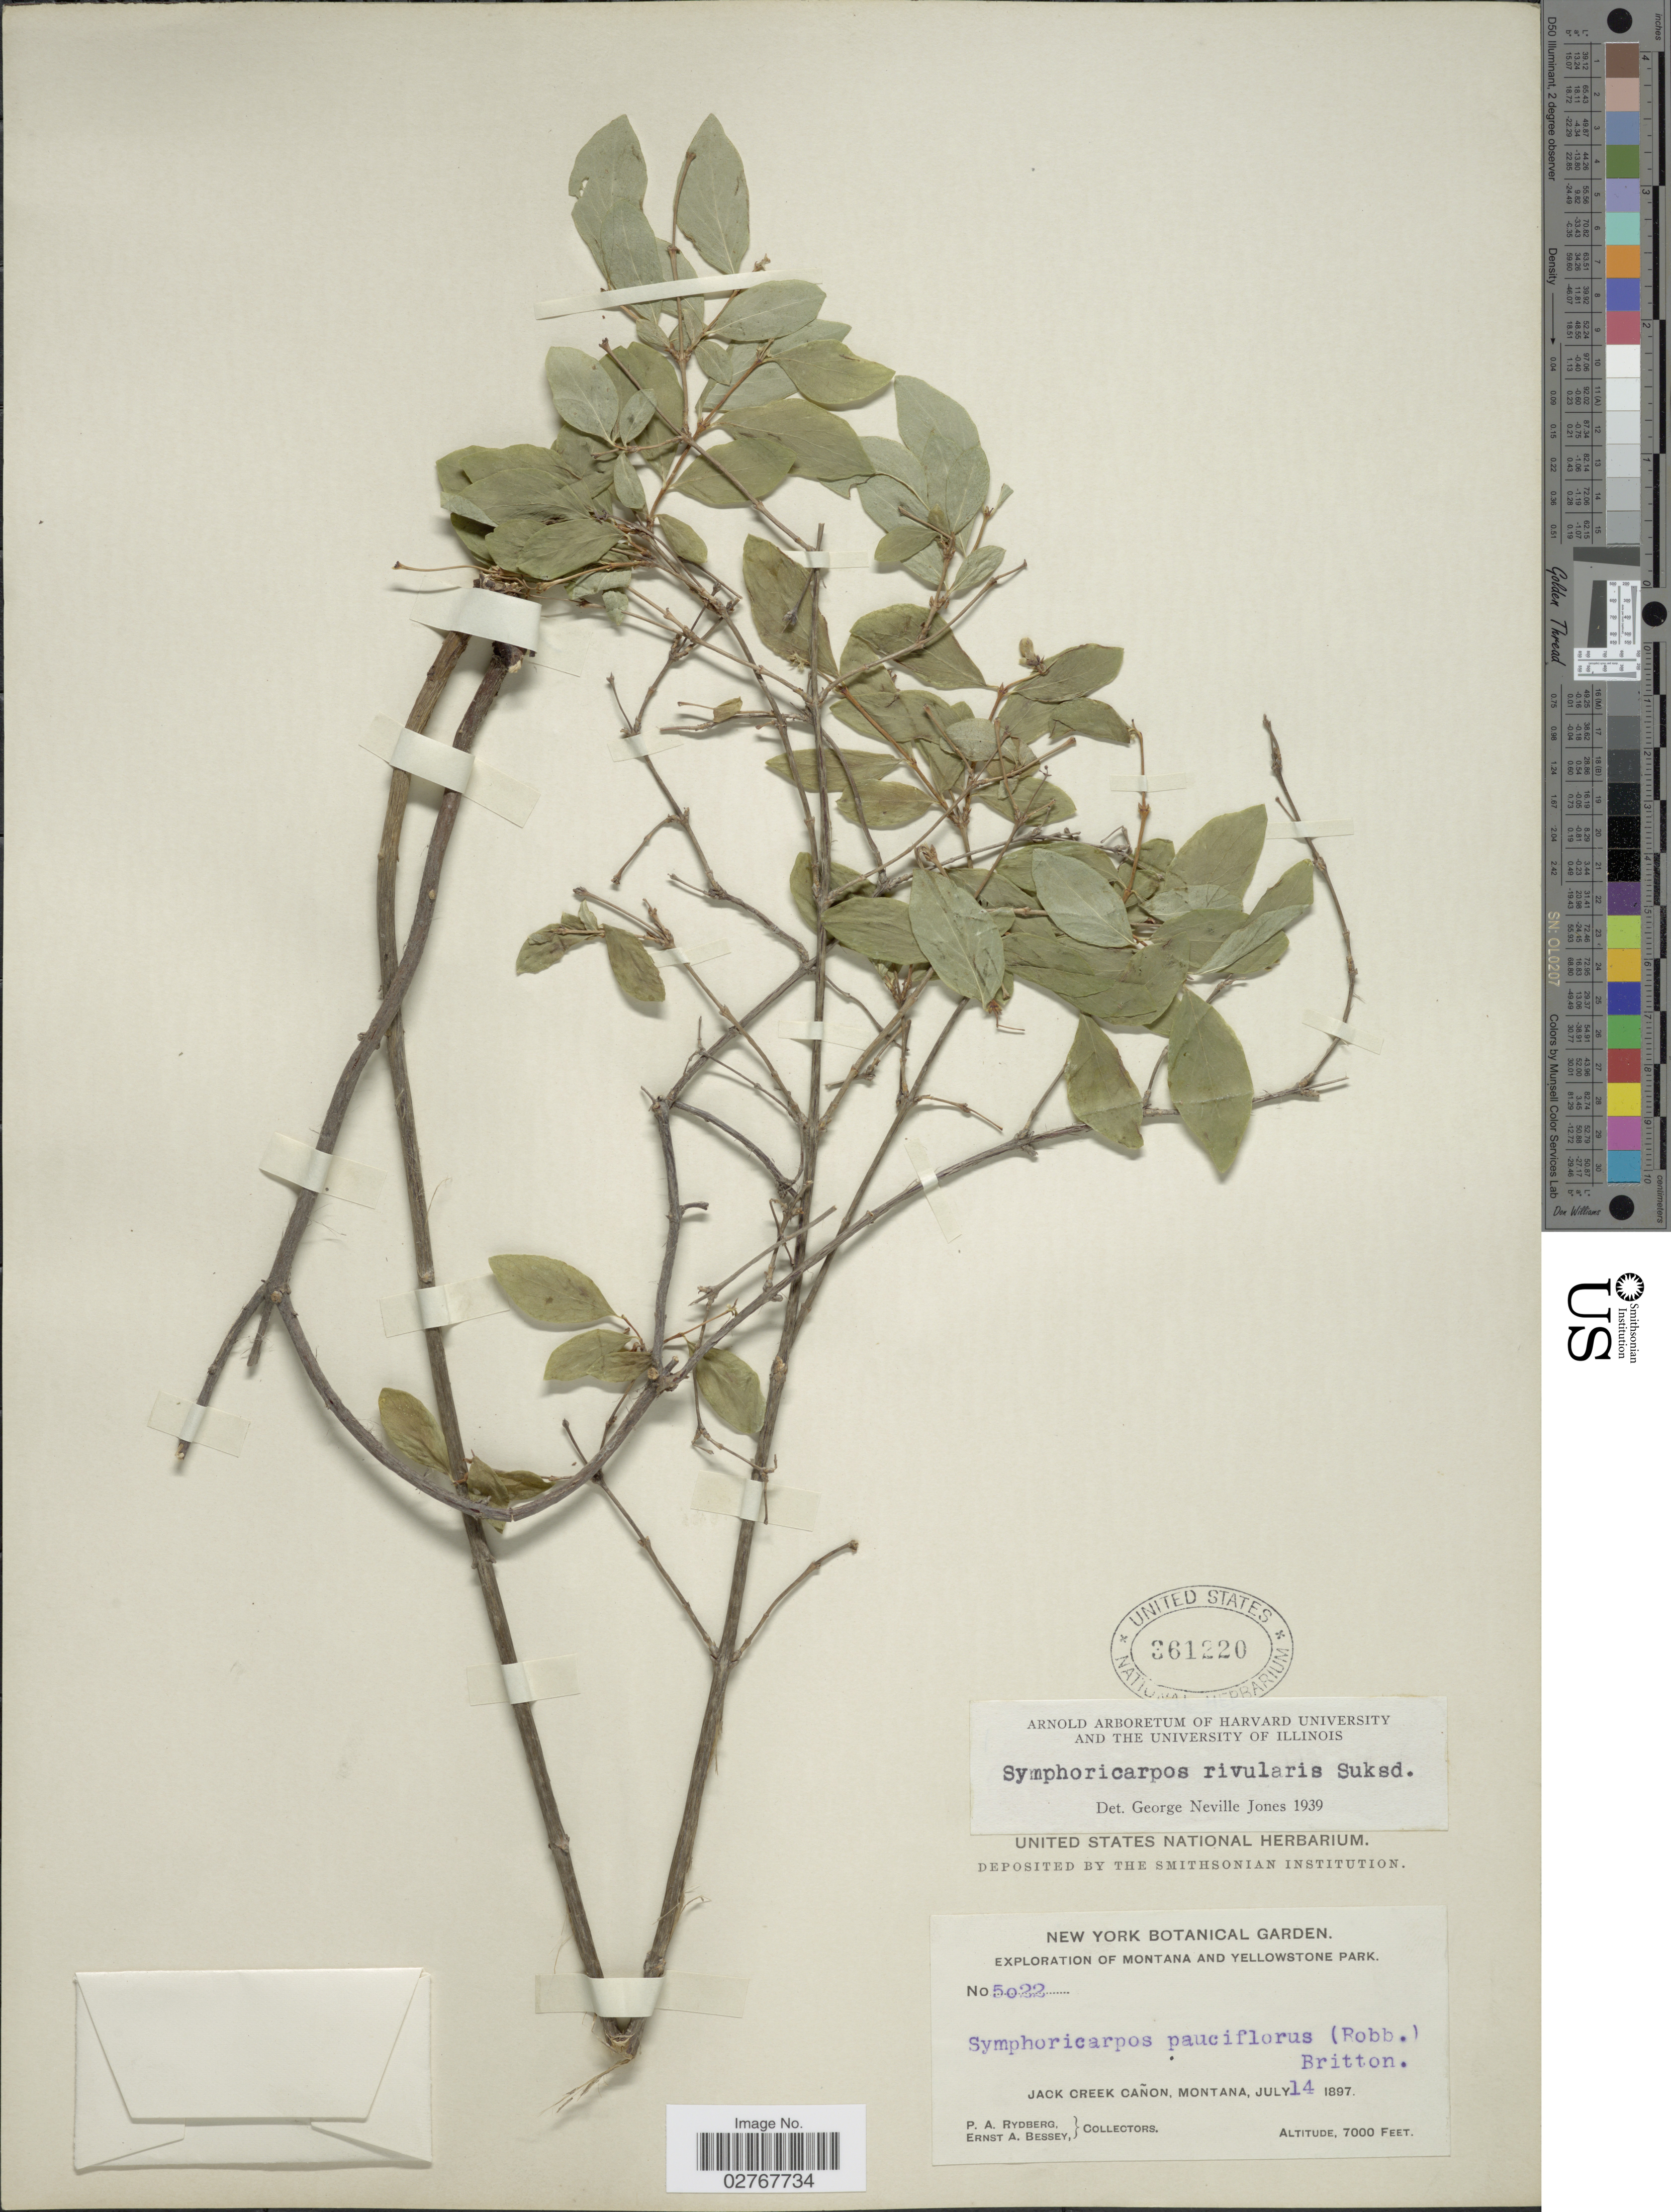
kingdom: Plantae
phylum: Tracheophyta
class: Magnoliopsida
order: Dipsacales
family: Caprifoliaceae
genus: Symphoricarpos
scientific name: Symphoricarpos rivularis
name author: Suksd.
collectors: P. A. Rydberg & E. A. Bessey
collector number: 5022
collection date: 1897-07-14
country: United States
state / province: Montana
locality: Yellowstone Park. Jack Creek Cañon.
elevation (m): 2134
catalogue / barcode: US 361220